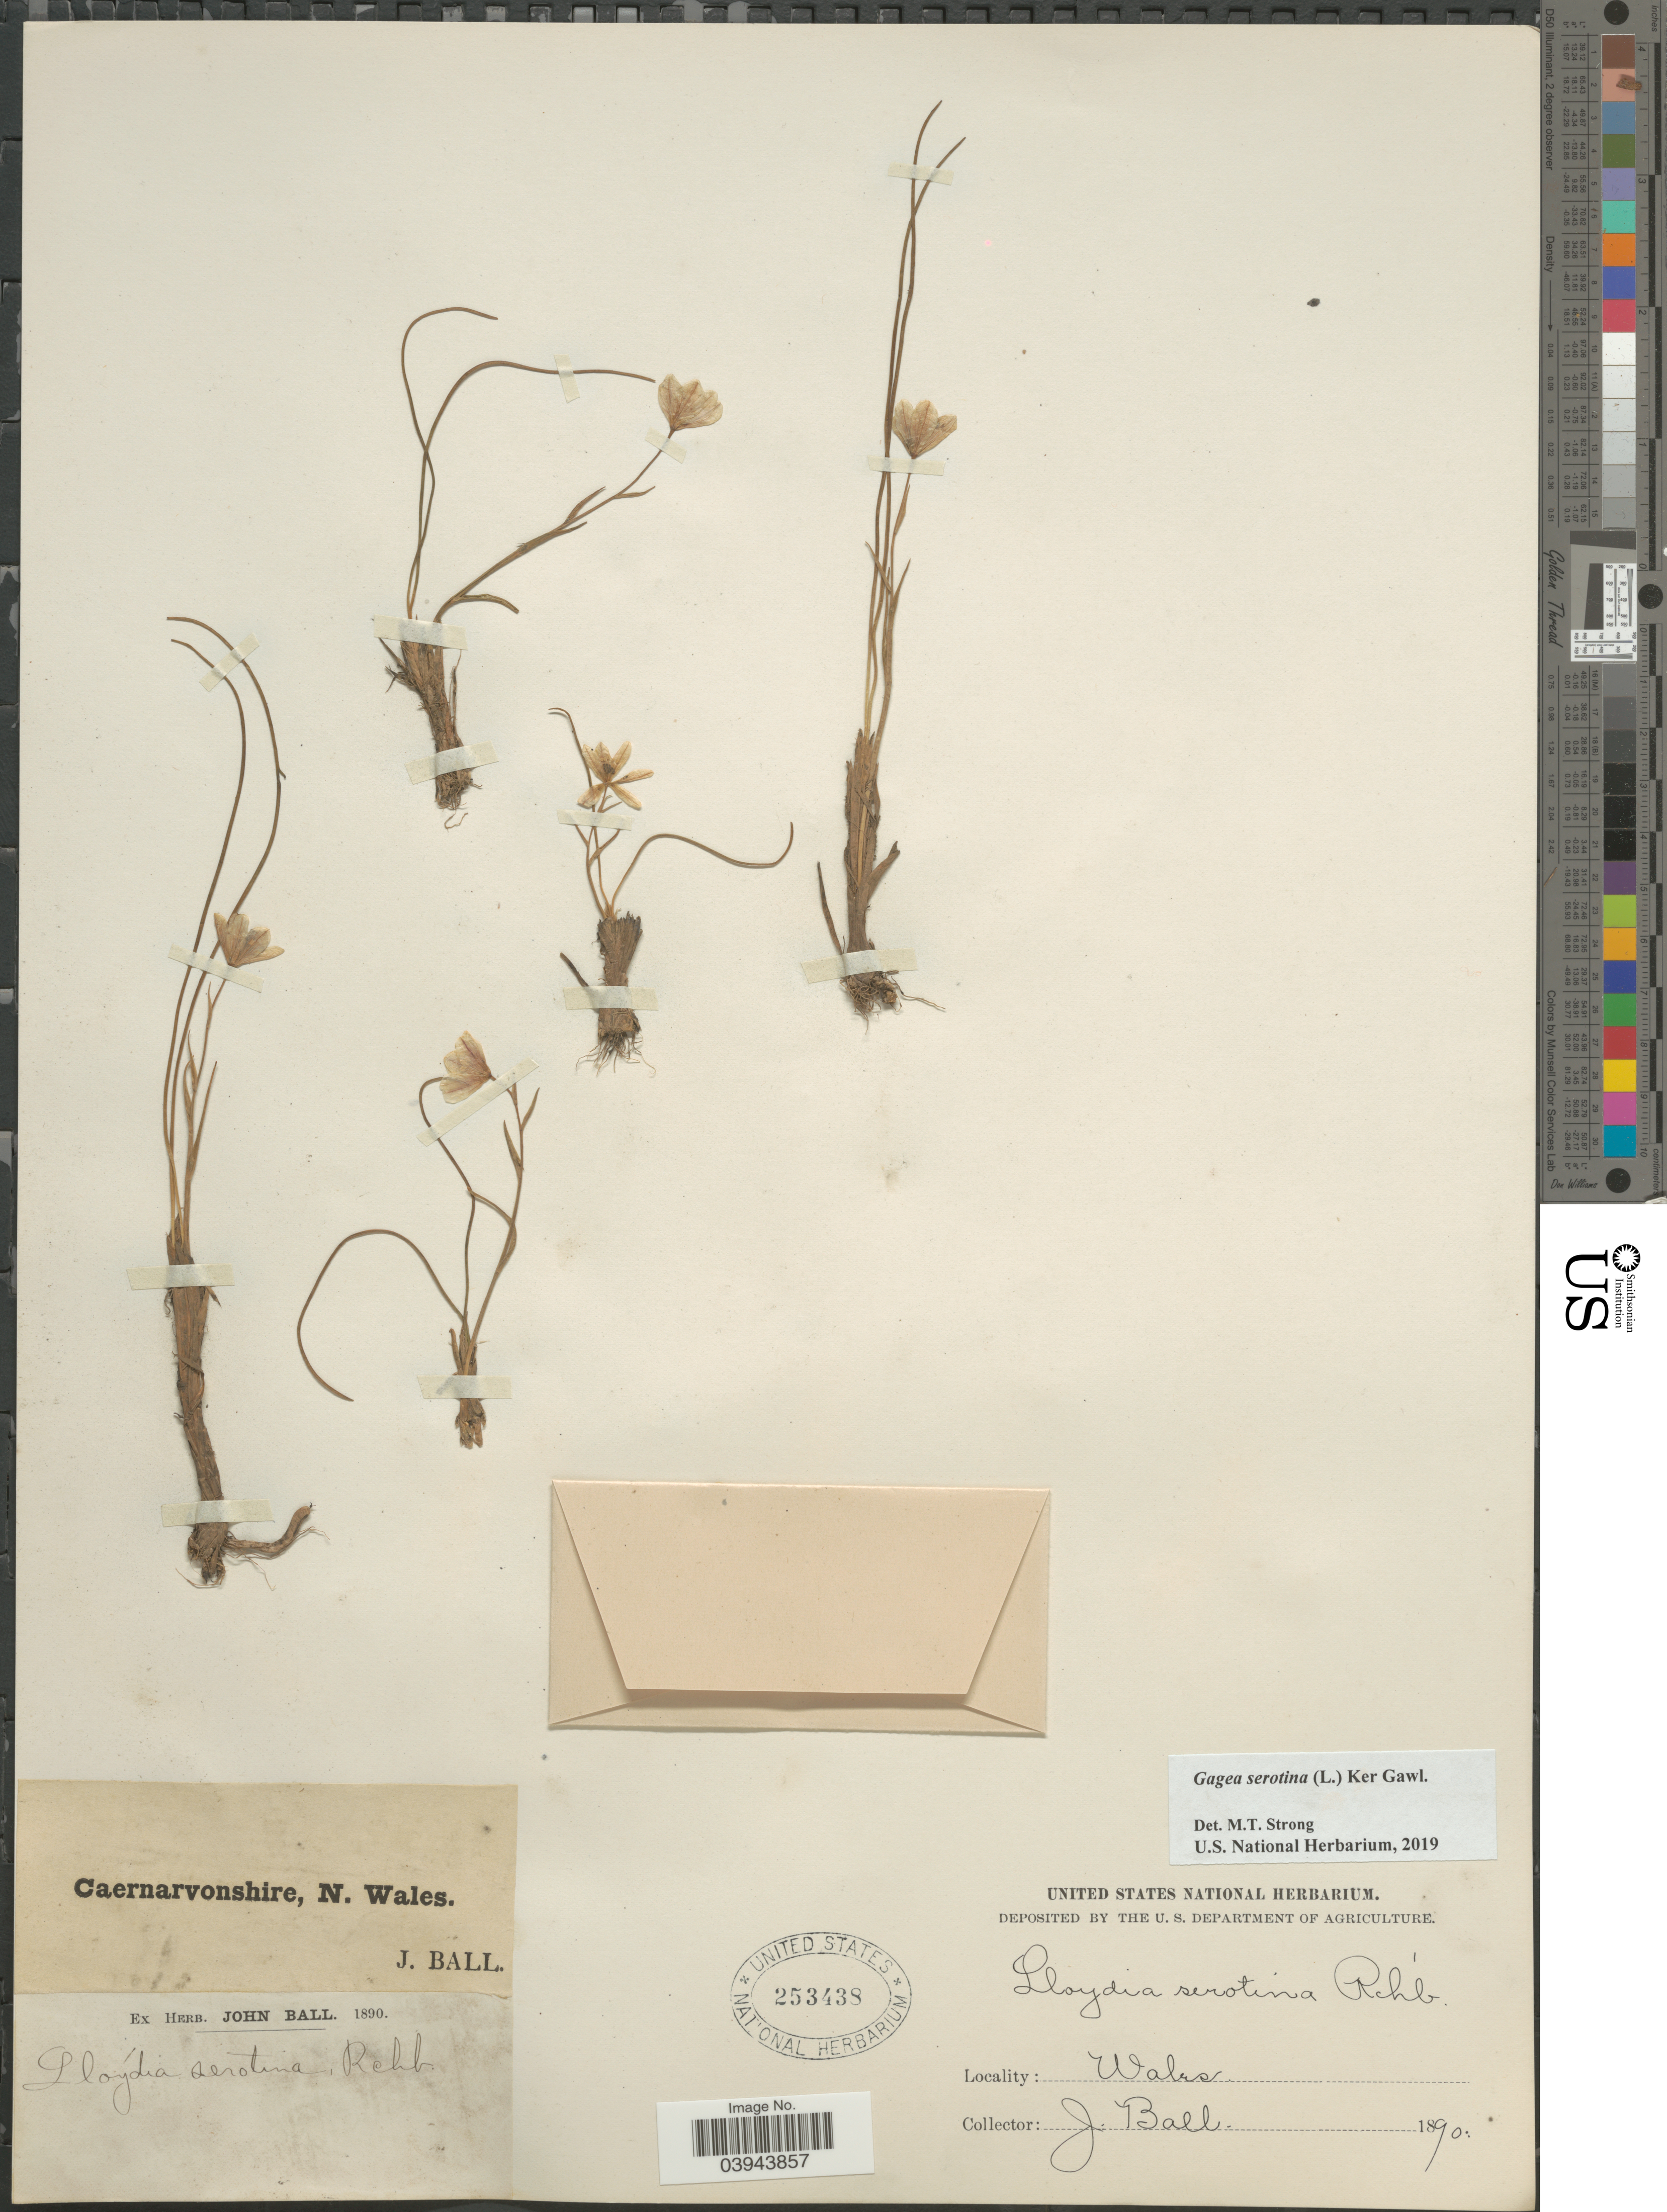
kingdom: Plantae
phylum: Tracheophyta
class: Liliopsida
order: Liliales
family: Liliaceae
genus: Gagea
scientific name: Gagea serotina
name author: (L.) Ker Gawl.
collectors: J. Ball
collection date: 1890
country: United Kingdom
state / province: Wales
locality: Caernarvonshire, N. Wales.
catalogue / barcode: US 253438